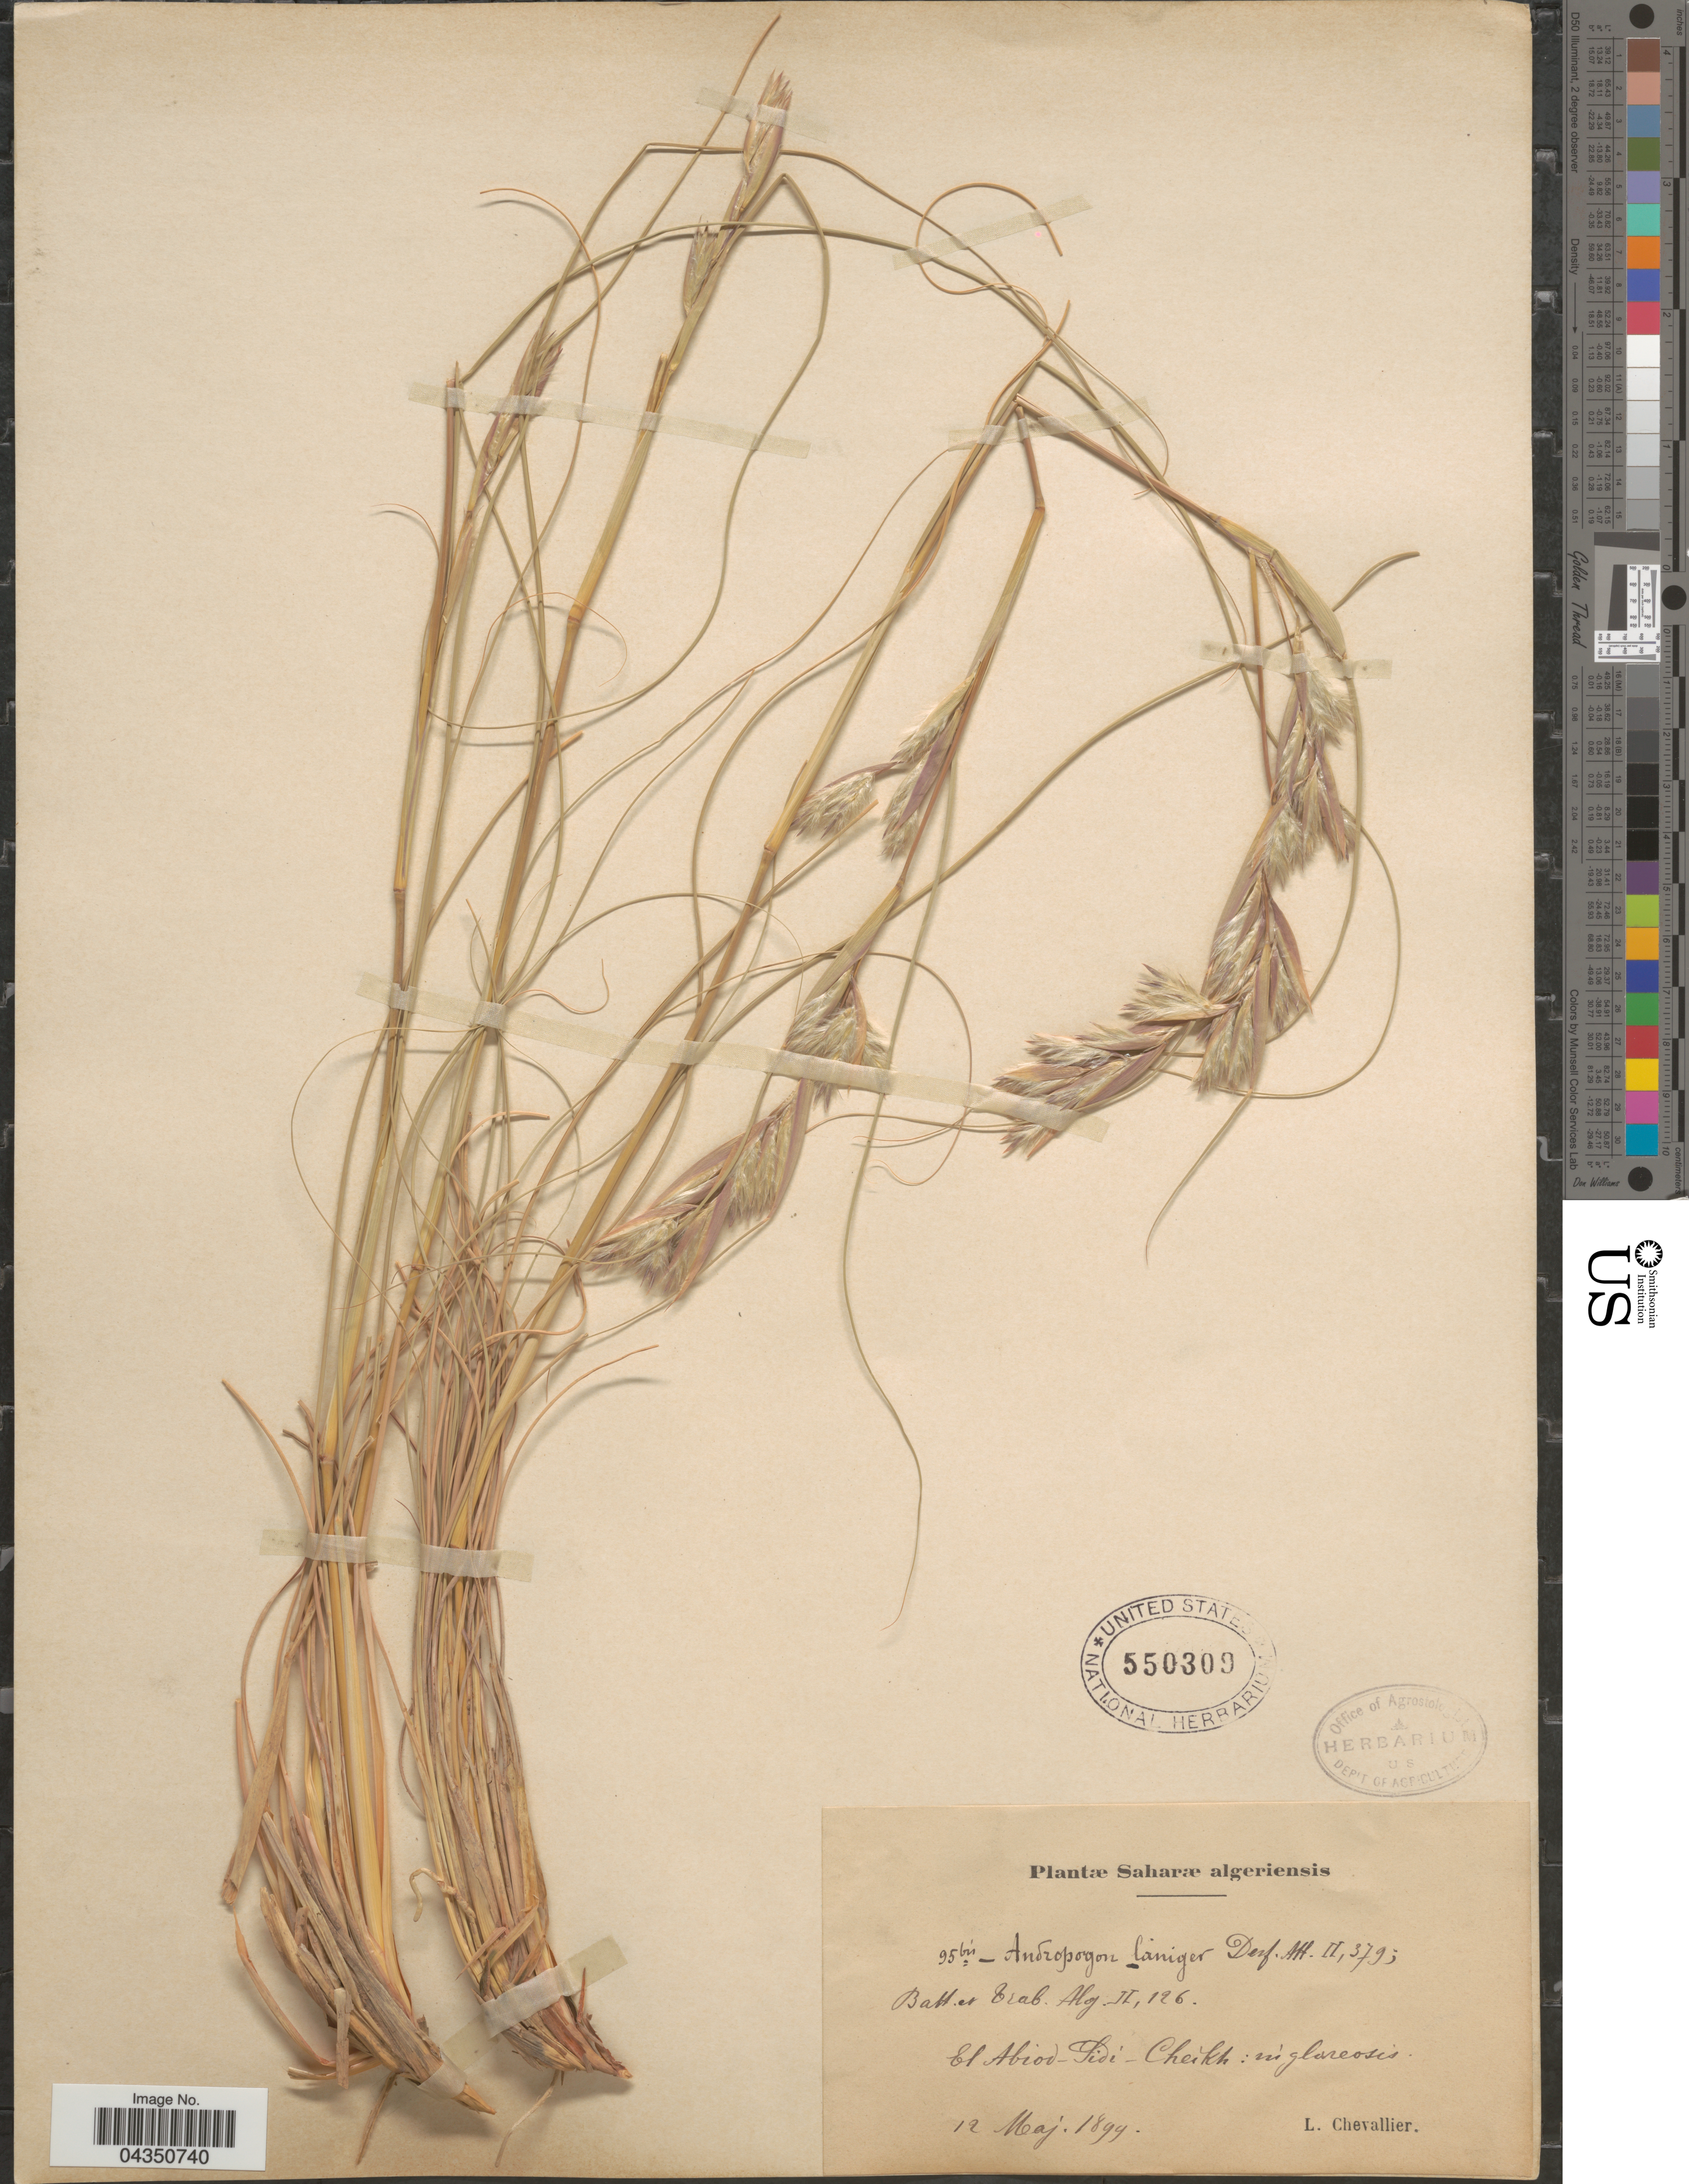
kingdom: Plantae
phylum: Tracheophyta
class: Liliopsida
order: Poales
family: Poaceae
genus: Cymbopogon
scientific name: Cymbopogon schoenanthus subsp. proximus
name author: (Hochst. ex A. Rich.) Maire & Weiller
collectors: L. Chevallier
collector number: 25bis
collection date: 1899-05-12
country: Algeria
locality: Saharæ algeriensis. El Abiod-Sidi-Cheikh : in glareosis.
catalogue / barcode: US 550309